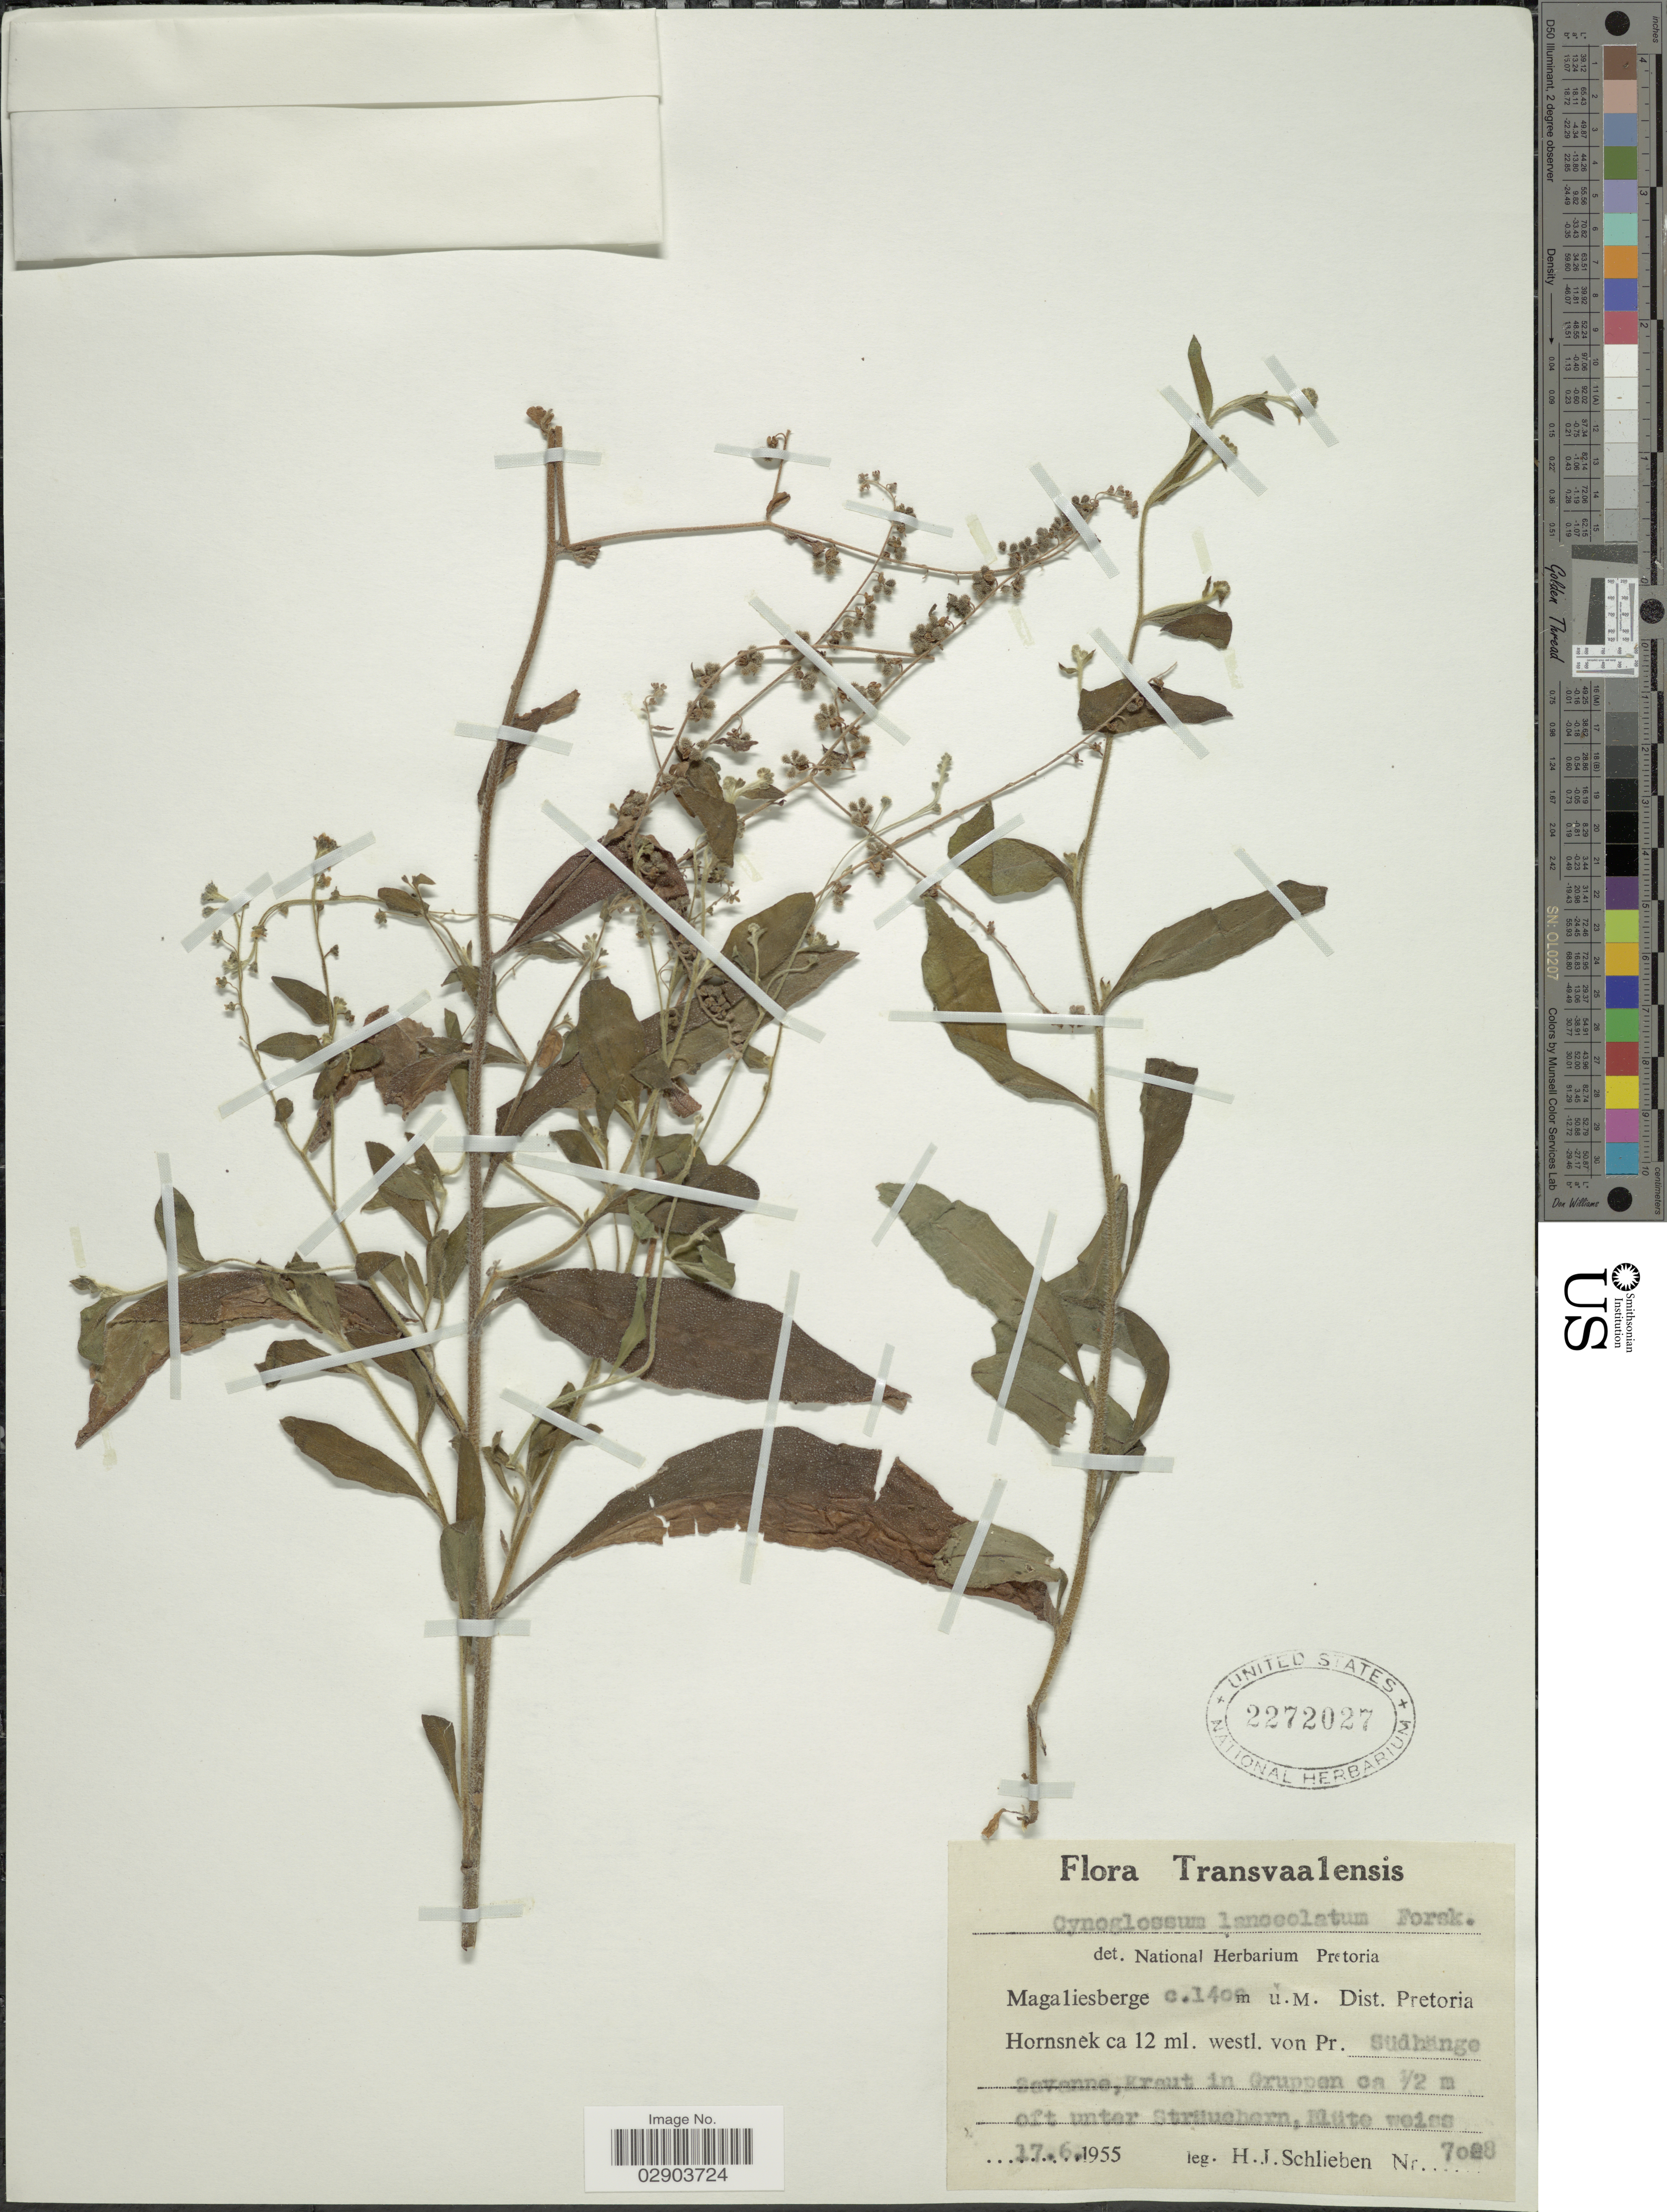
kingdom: Plantae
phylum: Tracheophyta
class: Magnoliopsida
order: Boraginales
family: Boraginaceae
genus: Cynoglossum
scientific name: Cynoglossum lanceolatum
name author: Forssk.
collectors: H. J. Schlieben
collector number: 7028*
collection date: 1955-06-17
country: South Africa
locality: Transvaalensis, Magaliesberge, u.m. Dist. Pretoria Hornsnek ca 12 ml. westl. von Pr.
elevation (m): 1400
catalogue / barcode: US 2272027